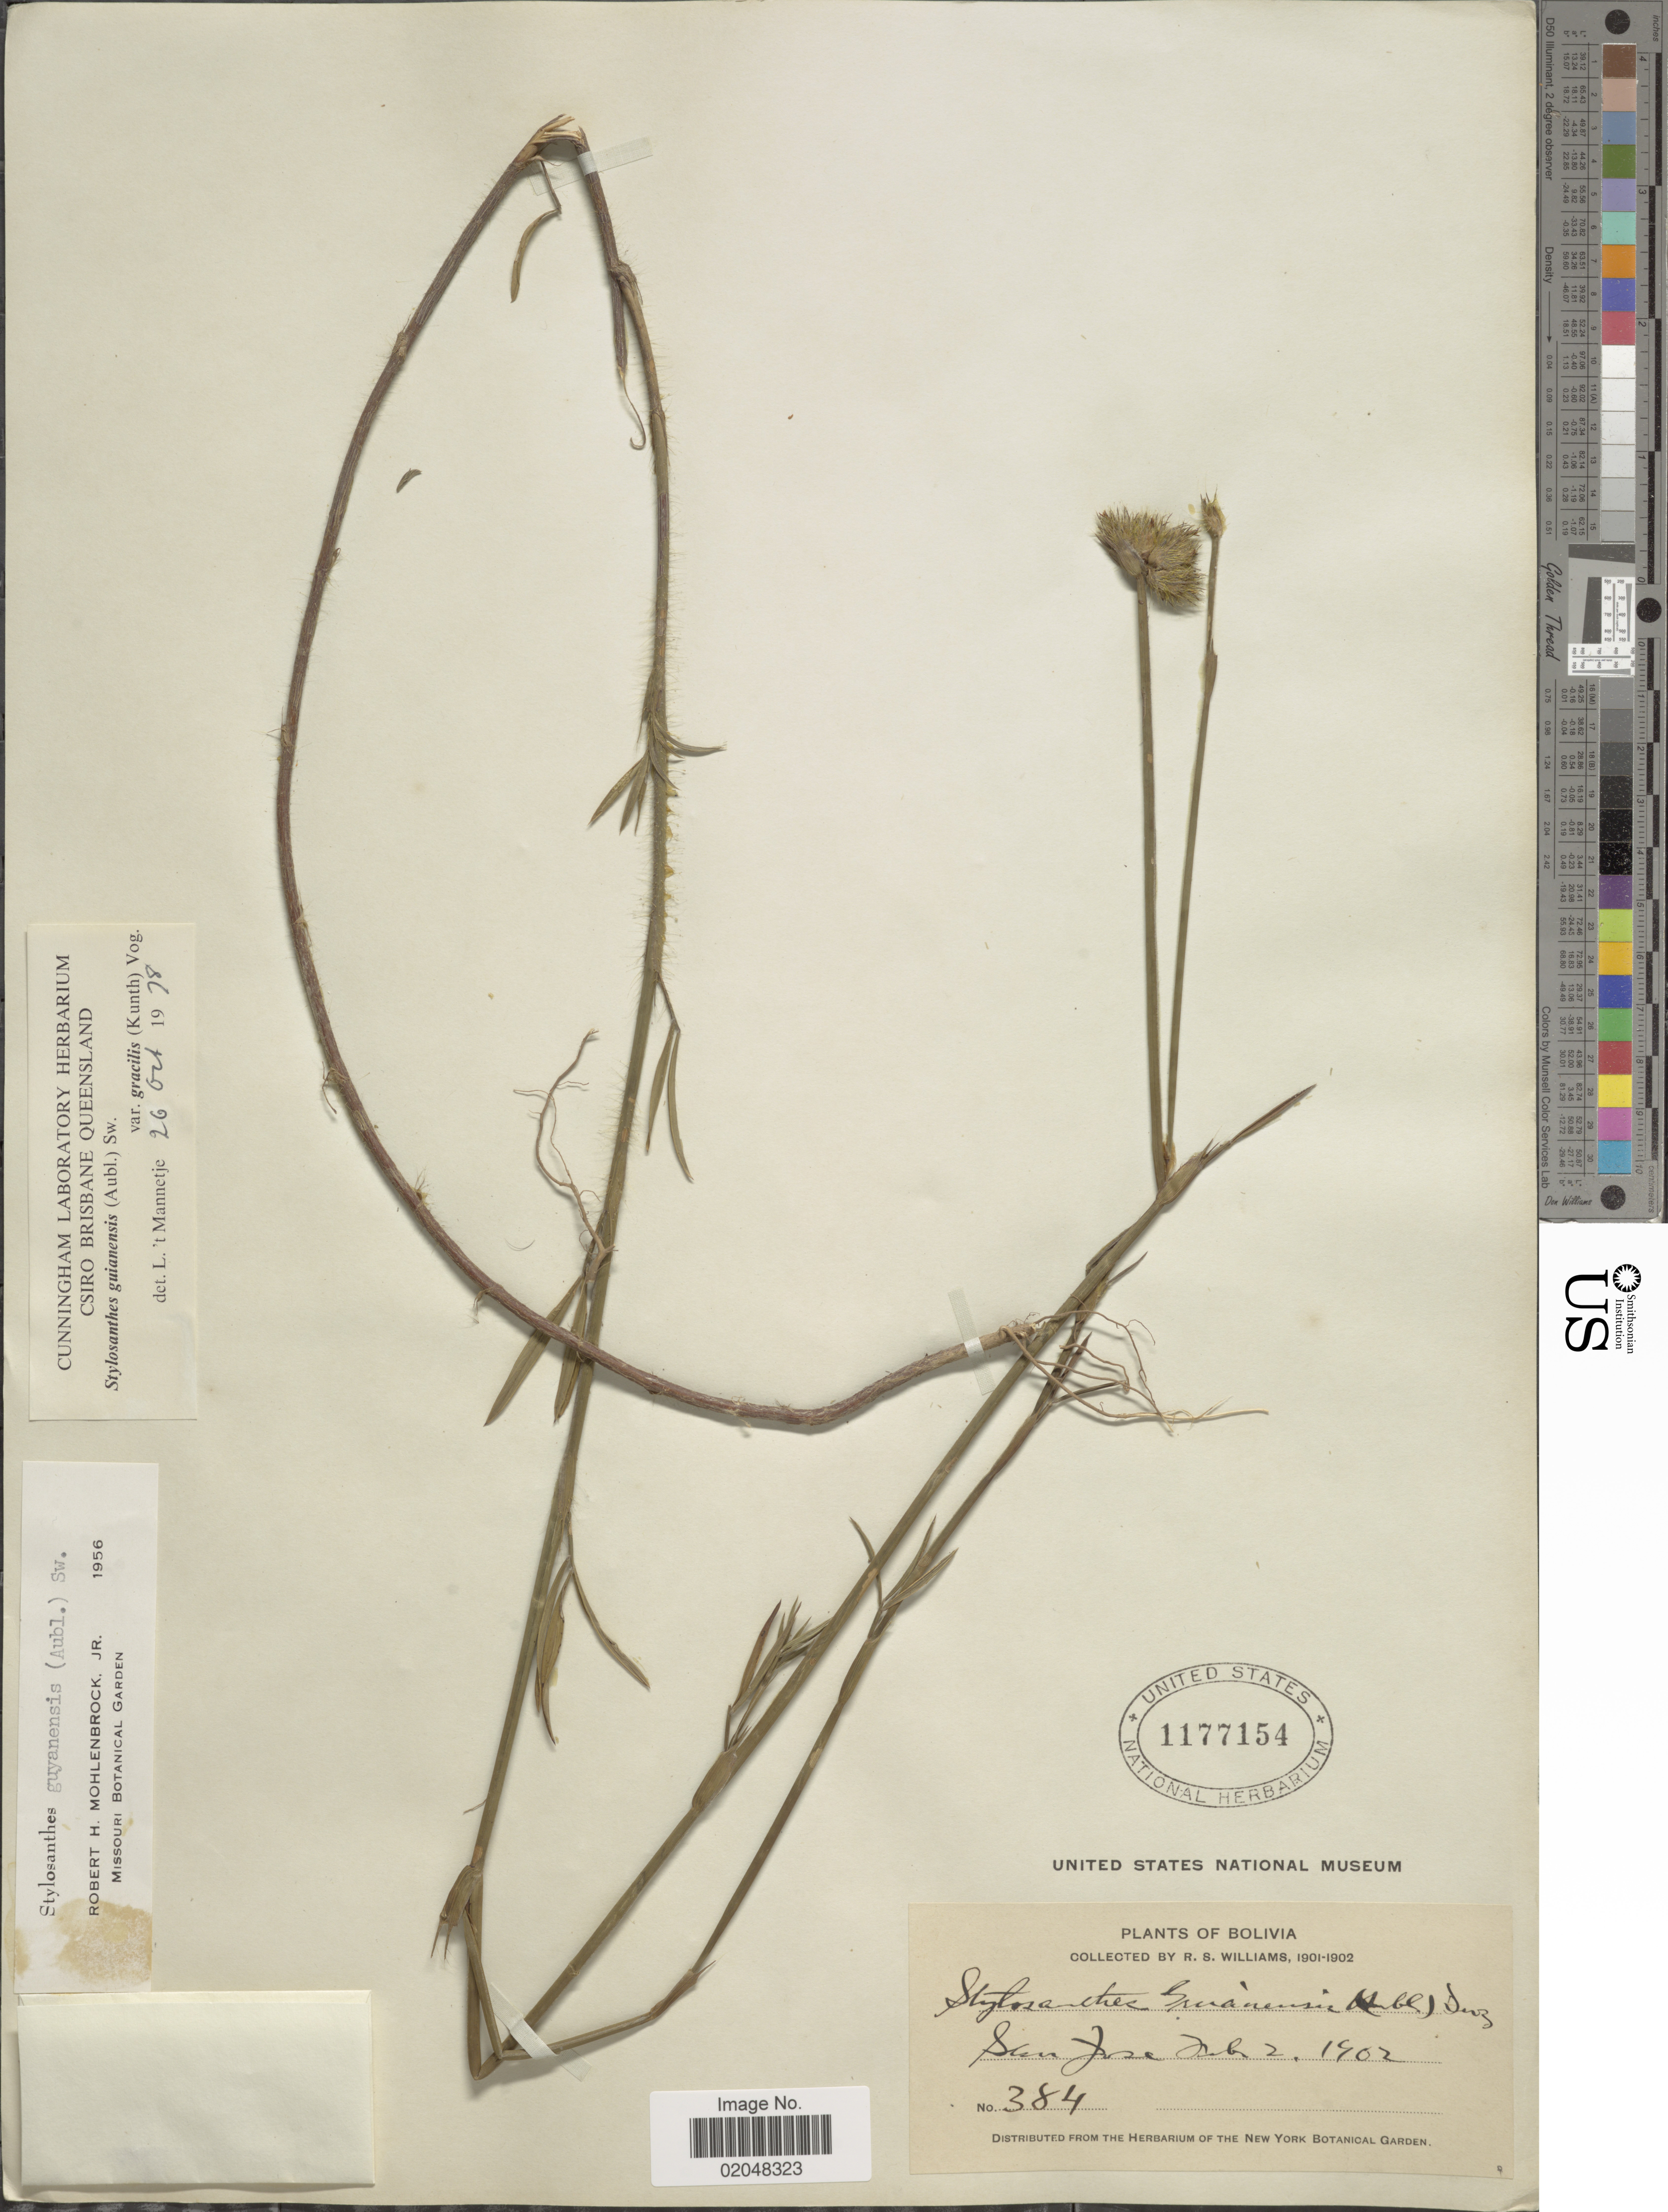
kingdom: Plantae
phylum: Tracheophyta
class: Magnoliopsida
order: Fabales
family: Fabaceae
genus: Stylosanthes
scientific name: Stylosanthes guianensis var. gracilis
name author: (Kunth) Vogel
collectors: R. S. Williams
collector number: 384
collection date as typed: Feb. 2, 1902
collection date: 1902-02-02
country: Bolivia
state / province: La Paz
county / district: Munecas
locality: San José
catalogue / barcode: US 1177154